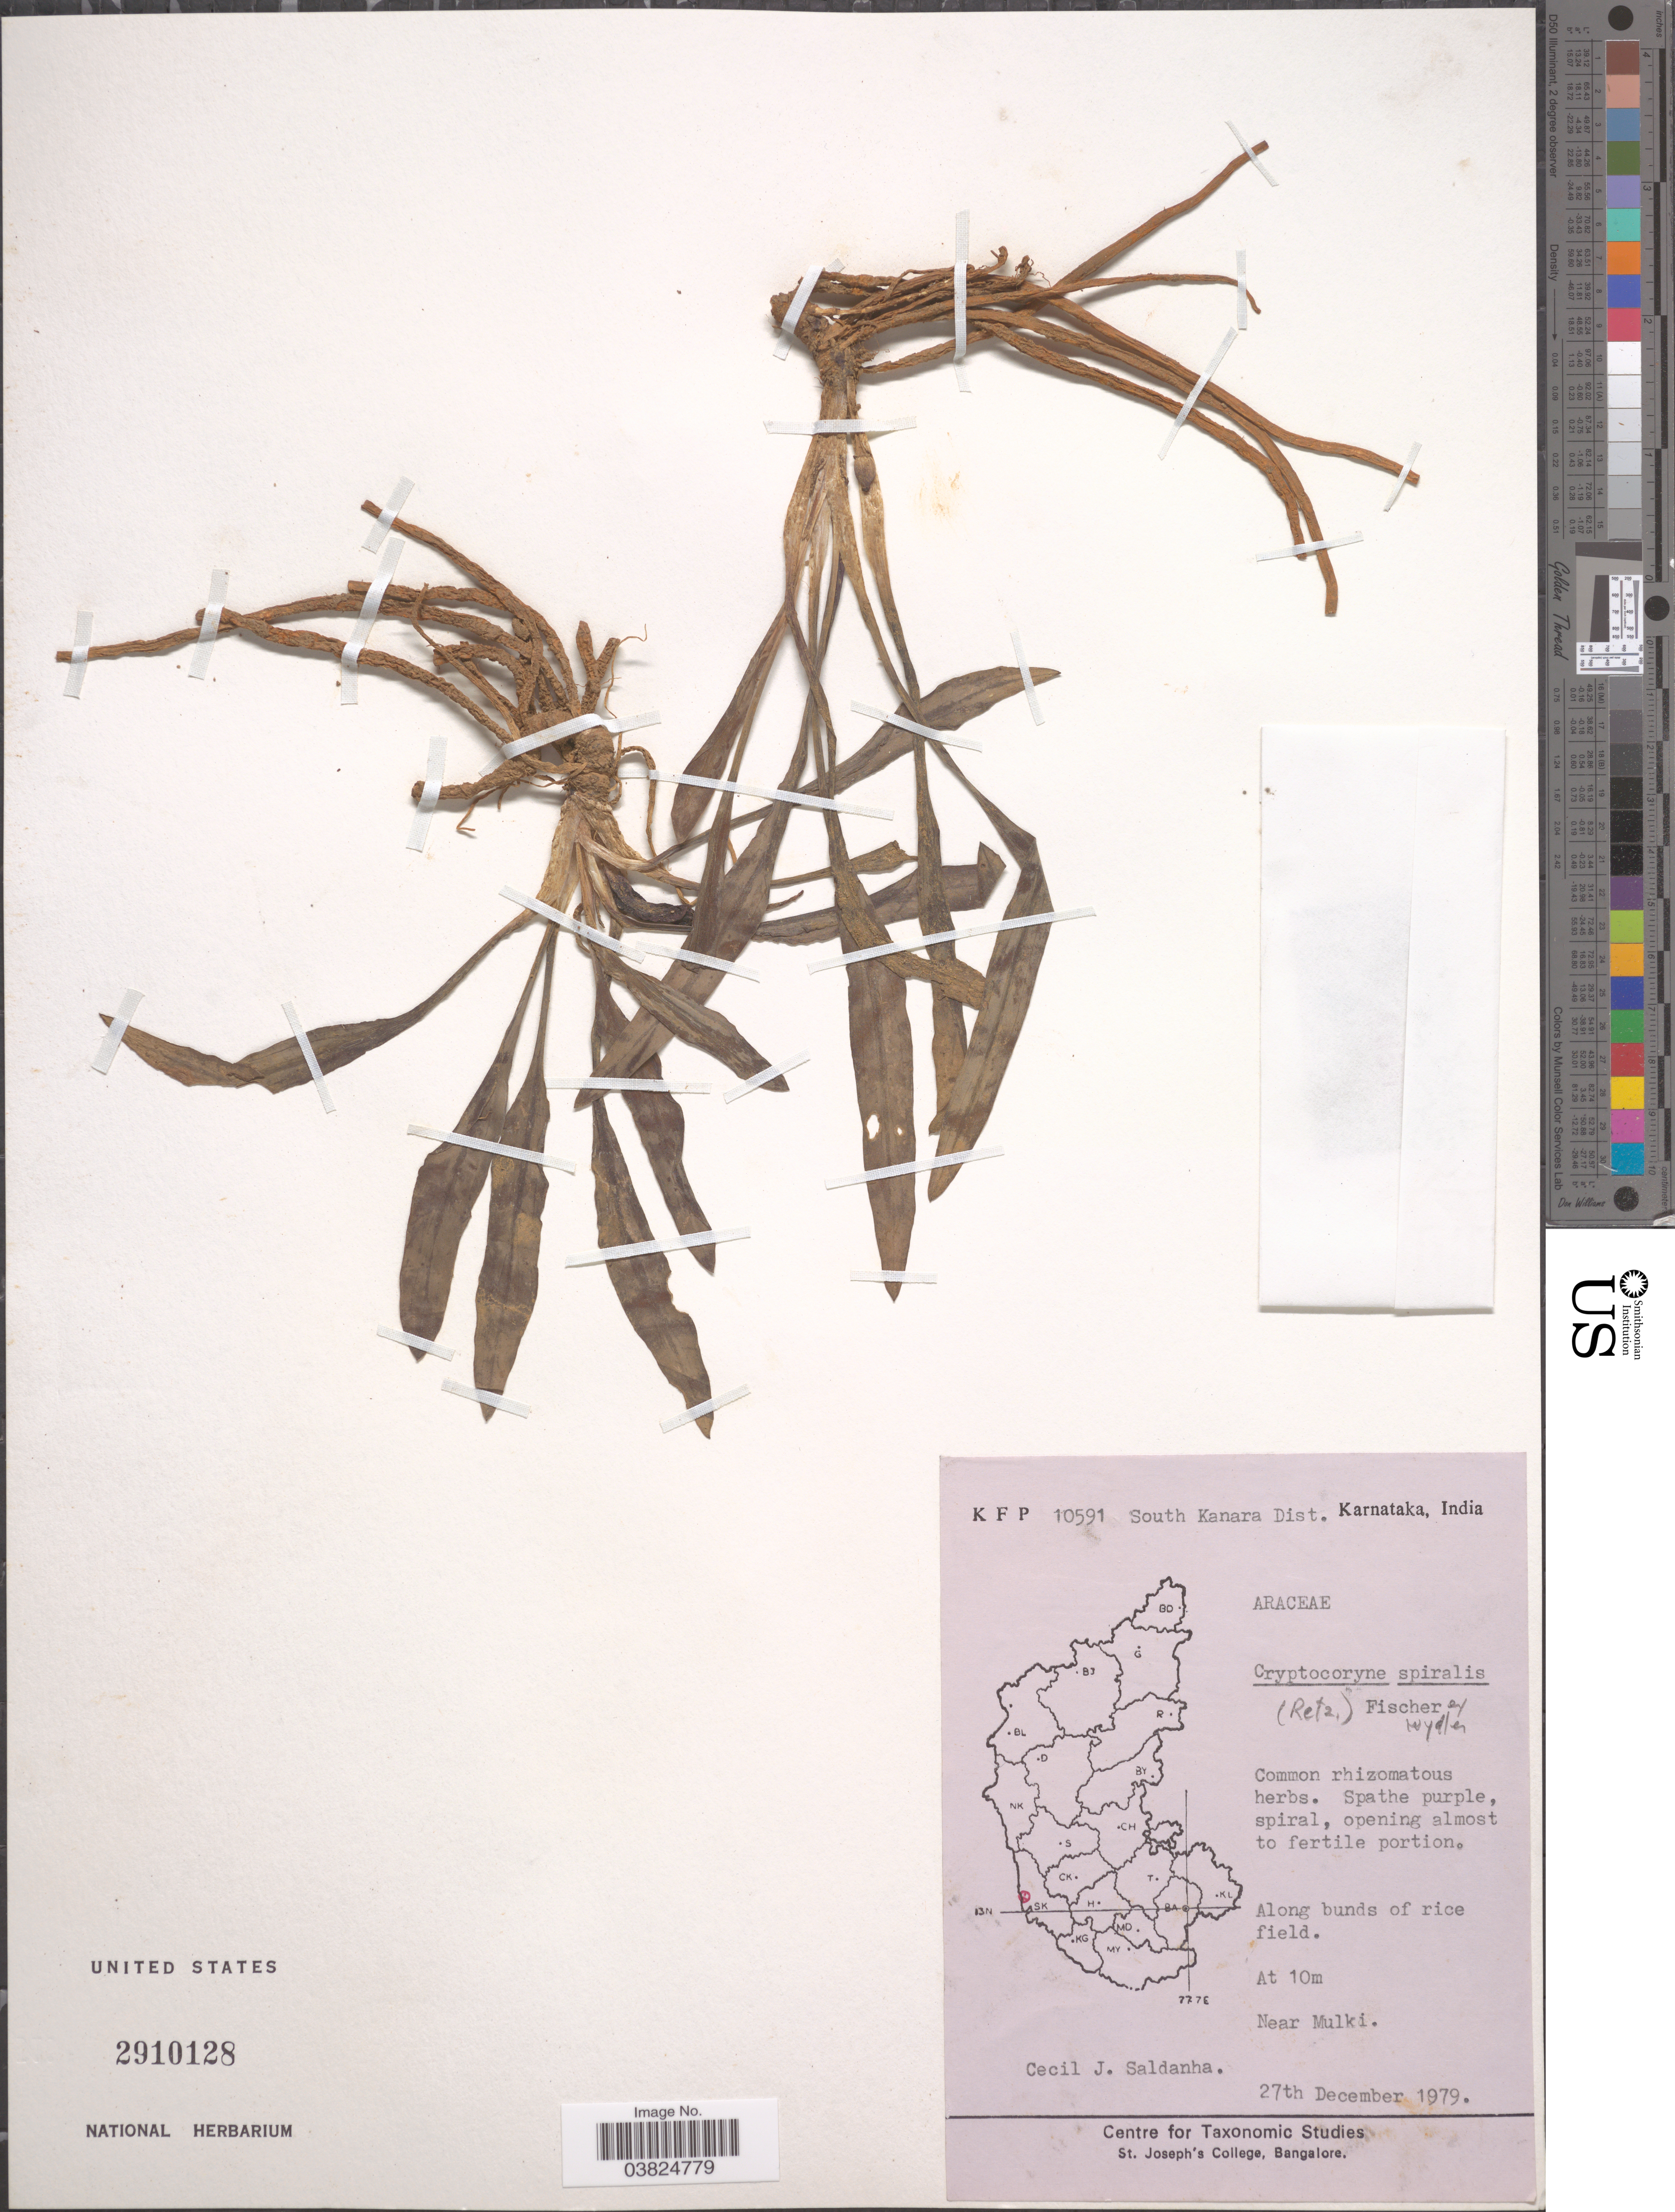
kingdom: Plantae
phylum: Tracheophyta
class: Liliopsida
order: Alismatales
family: Araceae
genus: Cryptocoryne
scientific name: Cryptocoryne spiralis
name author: (Retz.) Fisch. ex Wydler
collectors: C. J. Saldanha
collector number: KFP10591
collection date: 1979-12-27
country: India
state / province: Karnataka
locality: South Kanara Dist., Near Mulki.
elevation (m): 10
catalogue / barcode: US 2910128